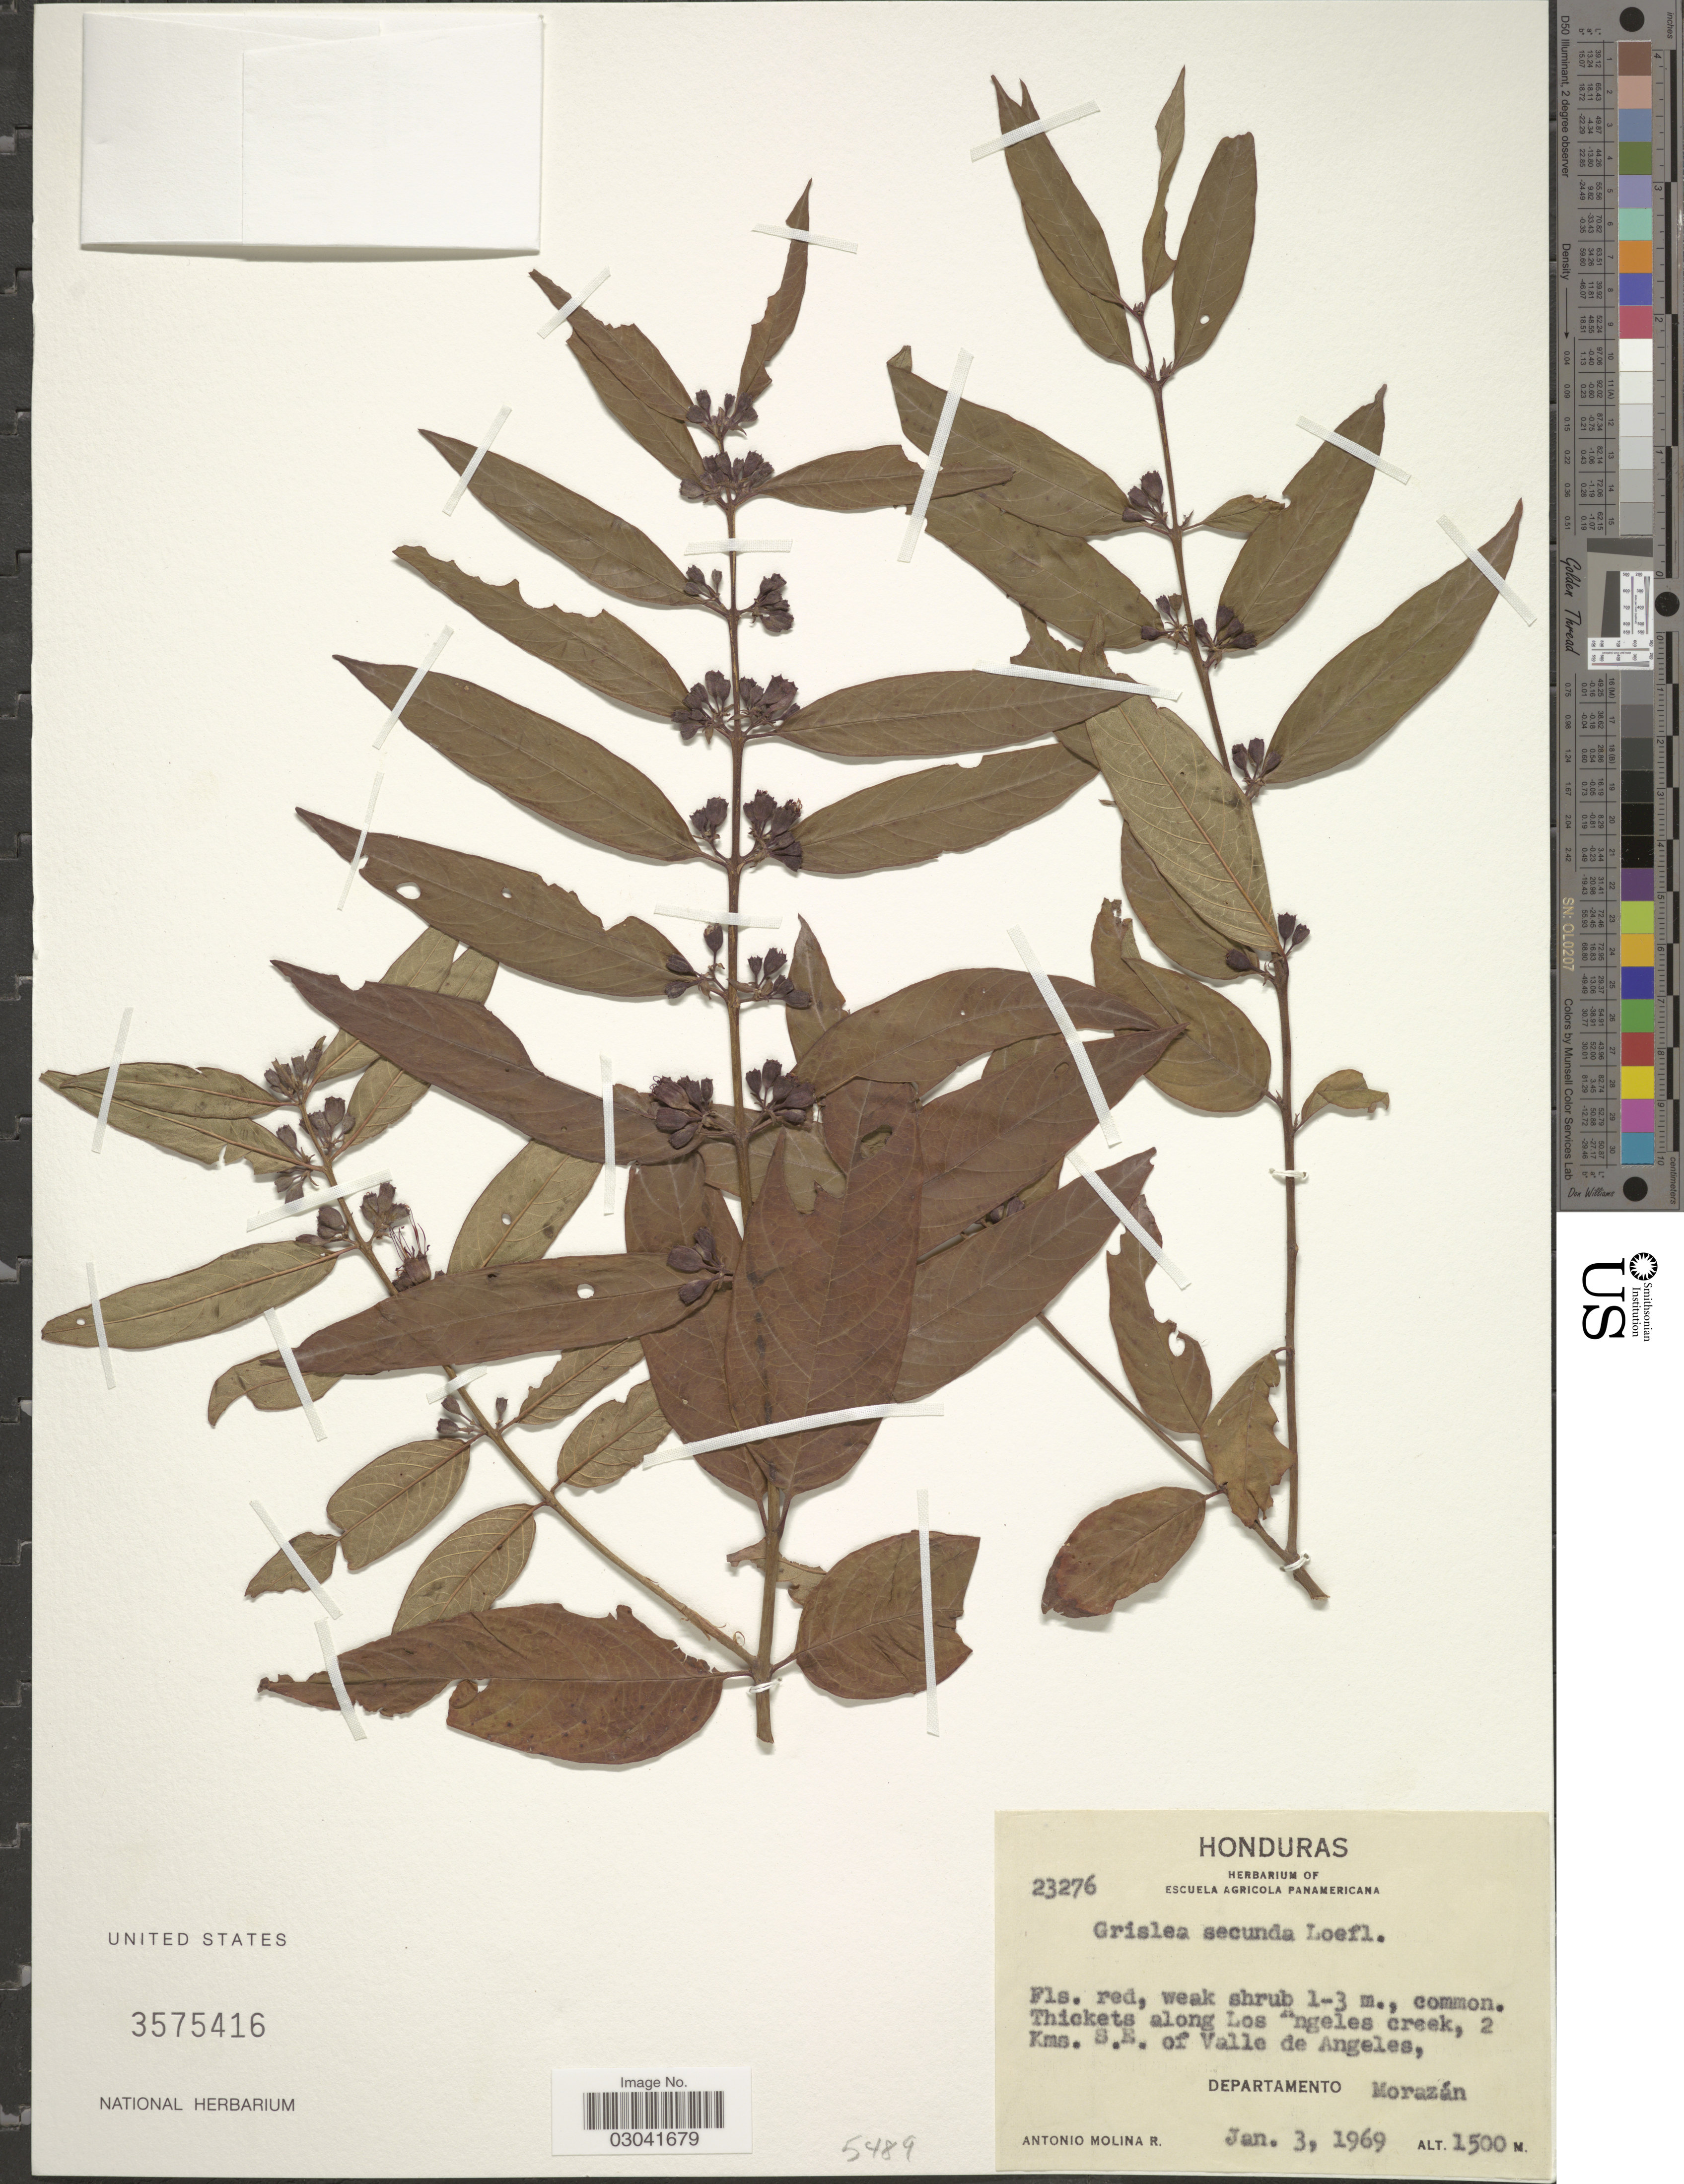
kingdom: Plantae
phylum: Tracheophyta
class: Magnoliopsida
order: Myrtales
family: Lythraceae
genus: Pehria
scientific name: Pehria compacta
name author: Sprague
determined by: Strong, Mark T., (BOT), Smithsonian Institution - National Museum of Natural History (UNITED STATES)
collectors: A. Molina R.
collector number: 23276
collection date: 1969-01-03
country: Honduras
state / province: Fco. Morazán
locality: Thickets along Los Angeles creek, 2 Kms. S.E. of Valle de Angeles, Departamento Morazán.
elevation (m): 1500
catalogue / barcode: US 3575416